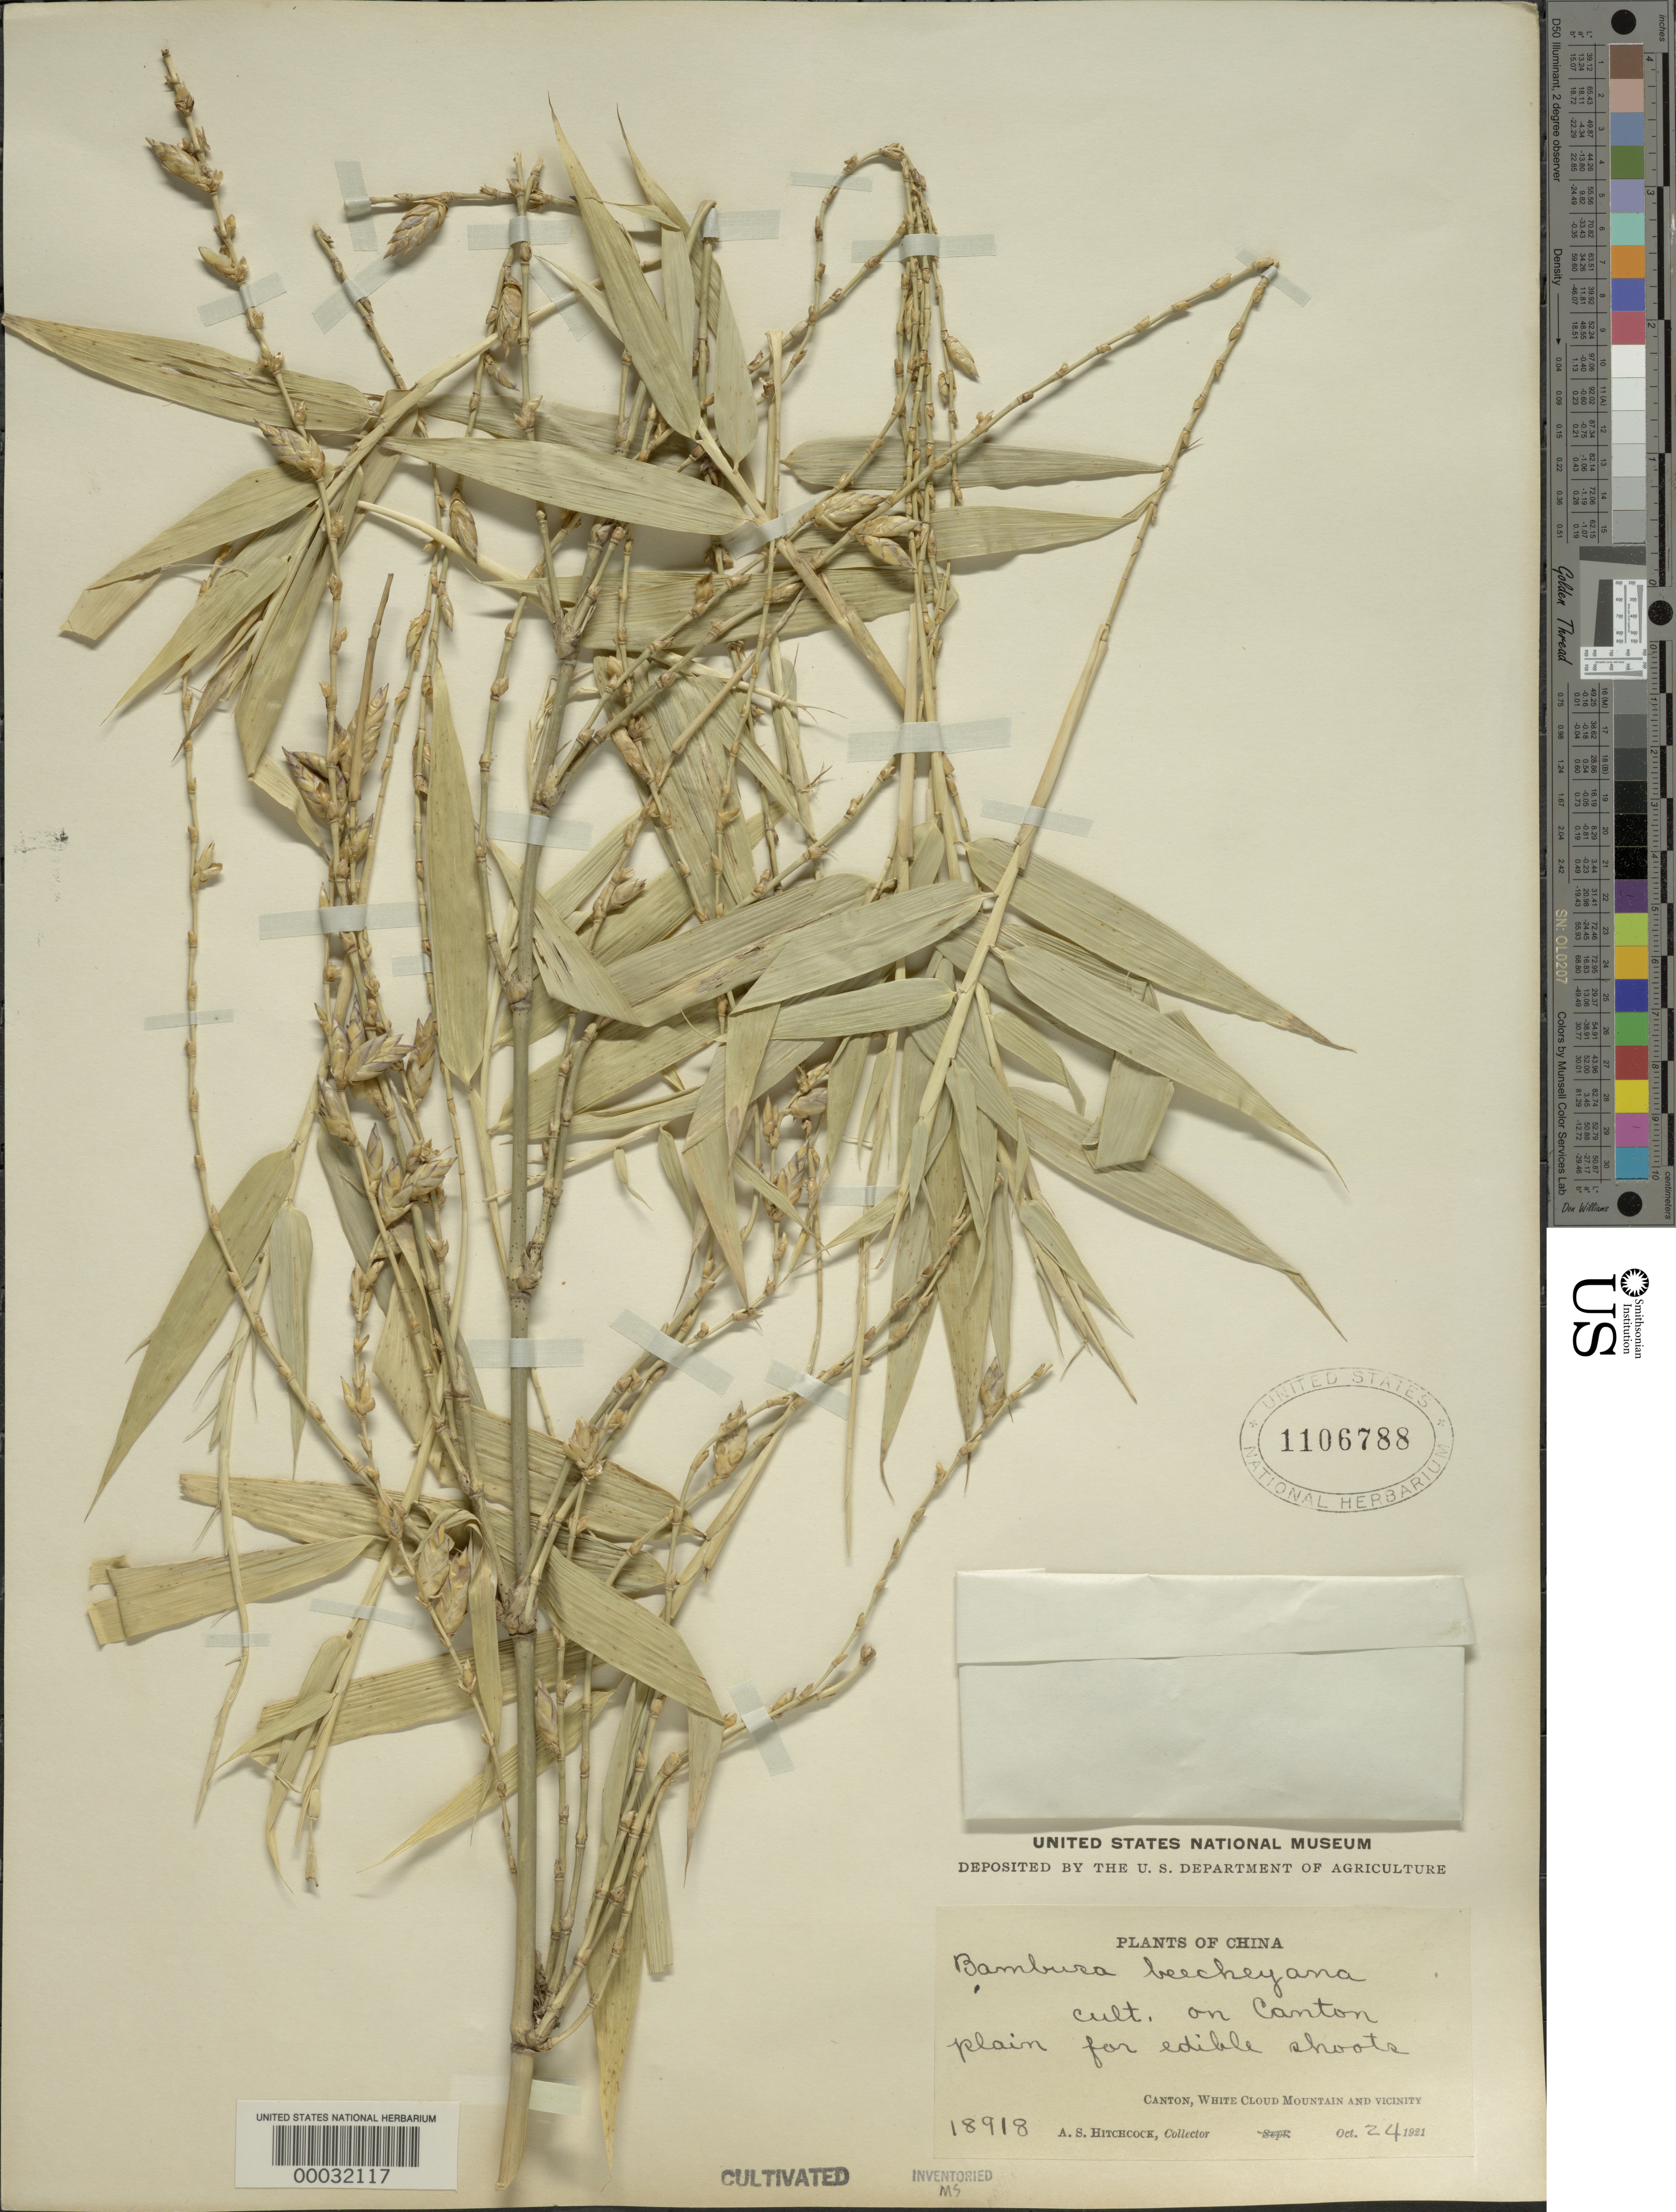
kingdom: Plantae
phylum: Tracheophyta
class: Liliopsida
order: Poales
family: Poaceae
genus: Bambusa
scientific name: Bambusa beecheyana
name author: Munro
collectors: A. S. Hitchcock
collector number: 18918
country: China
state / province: Guangdong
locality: White cloud mountain, canton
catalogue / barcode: US 1106788